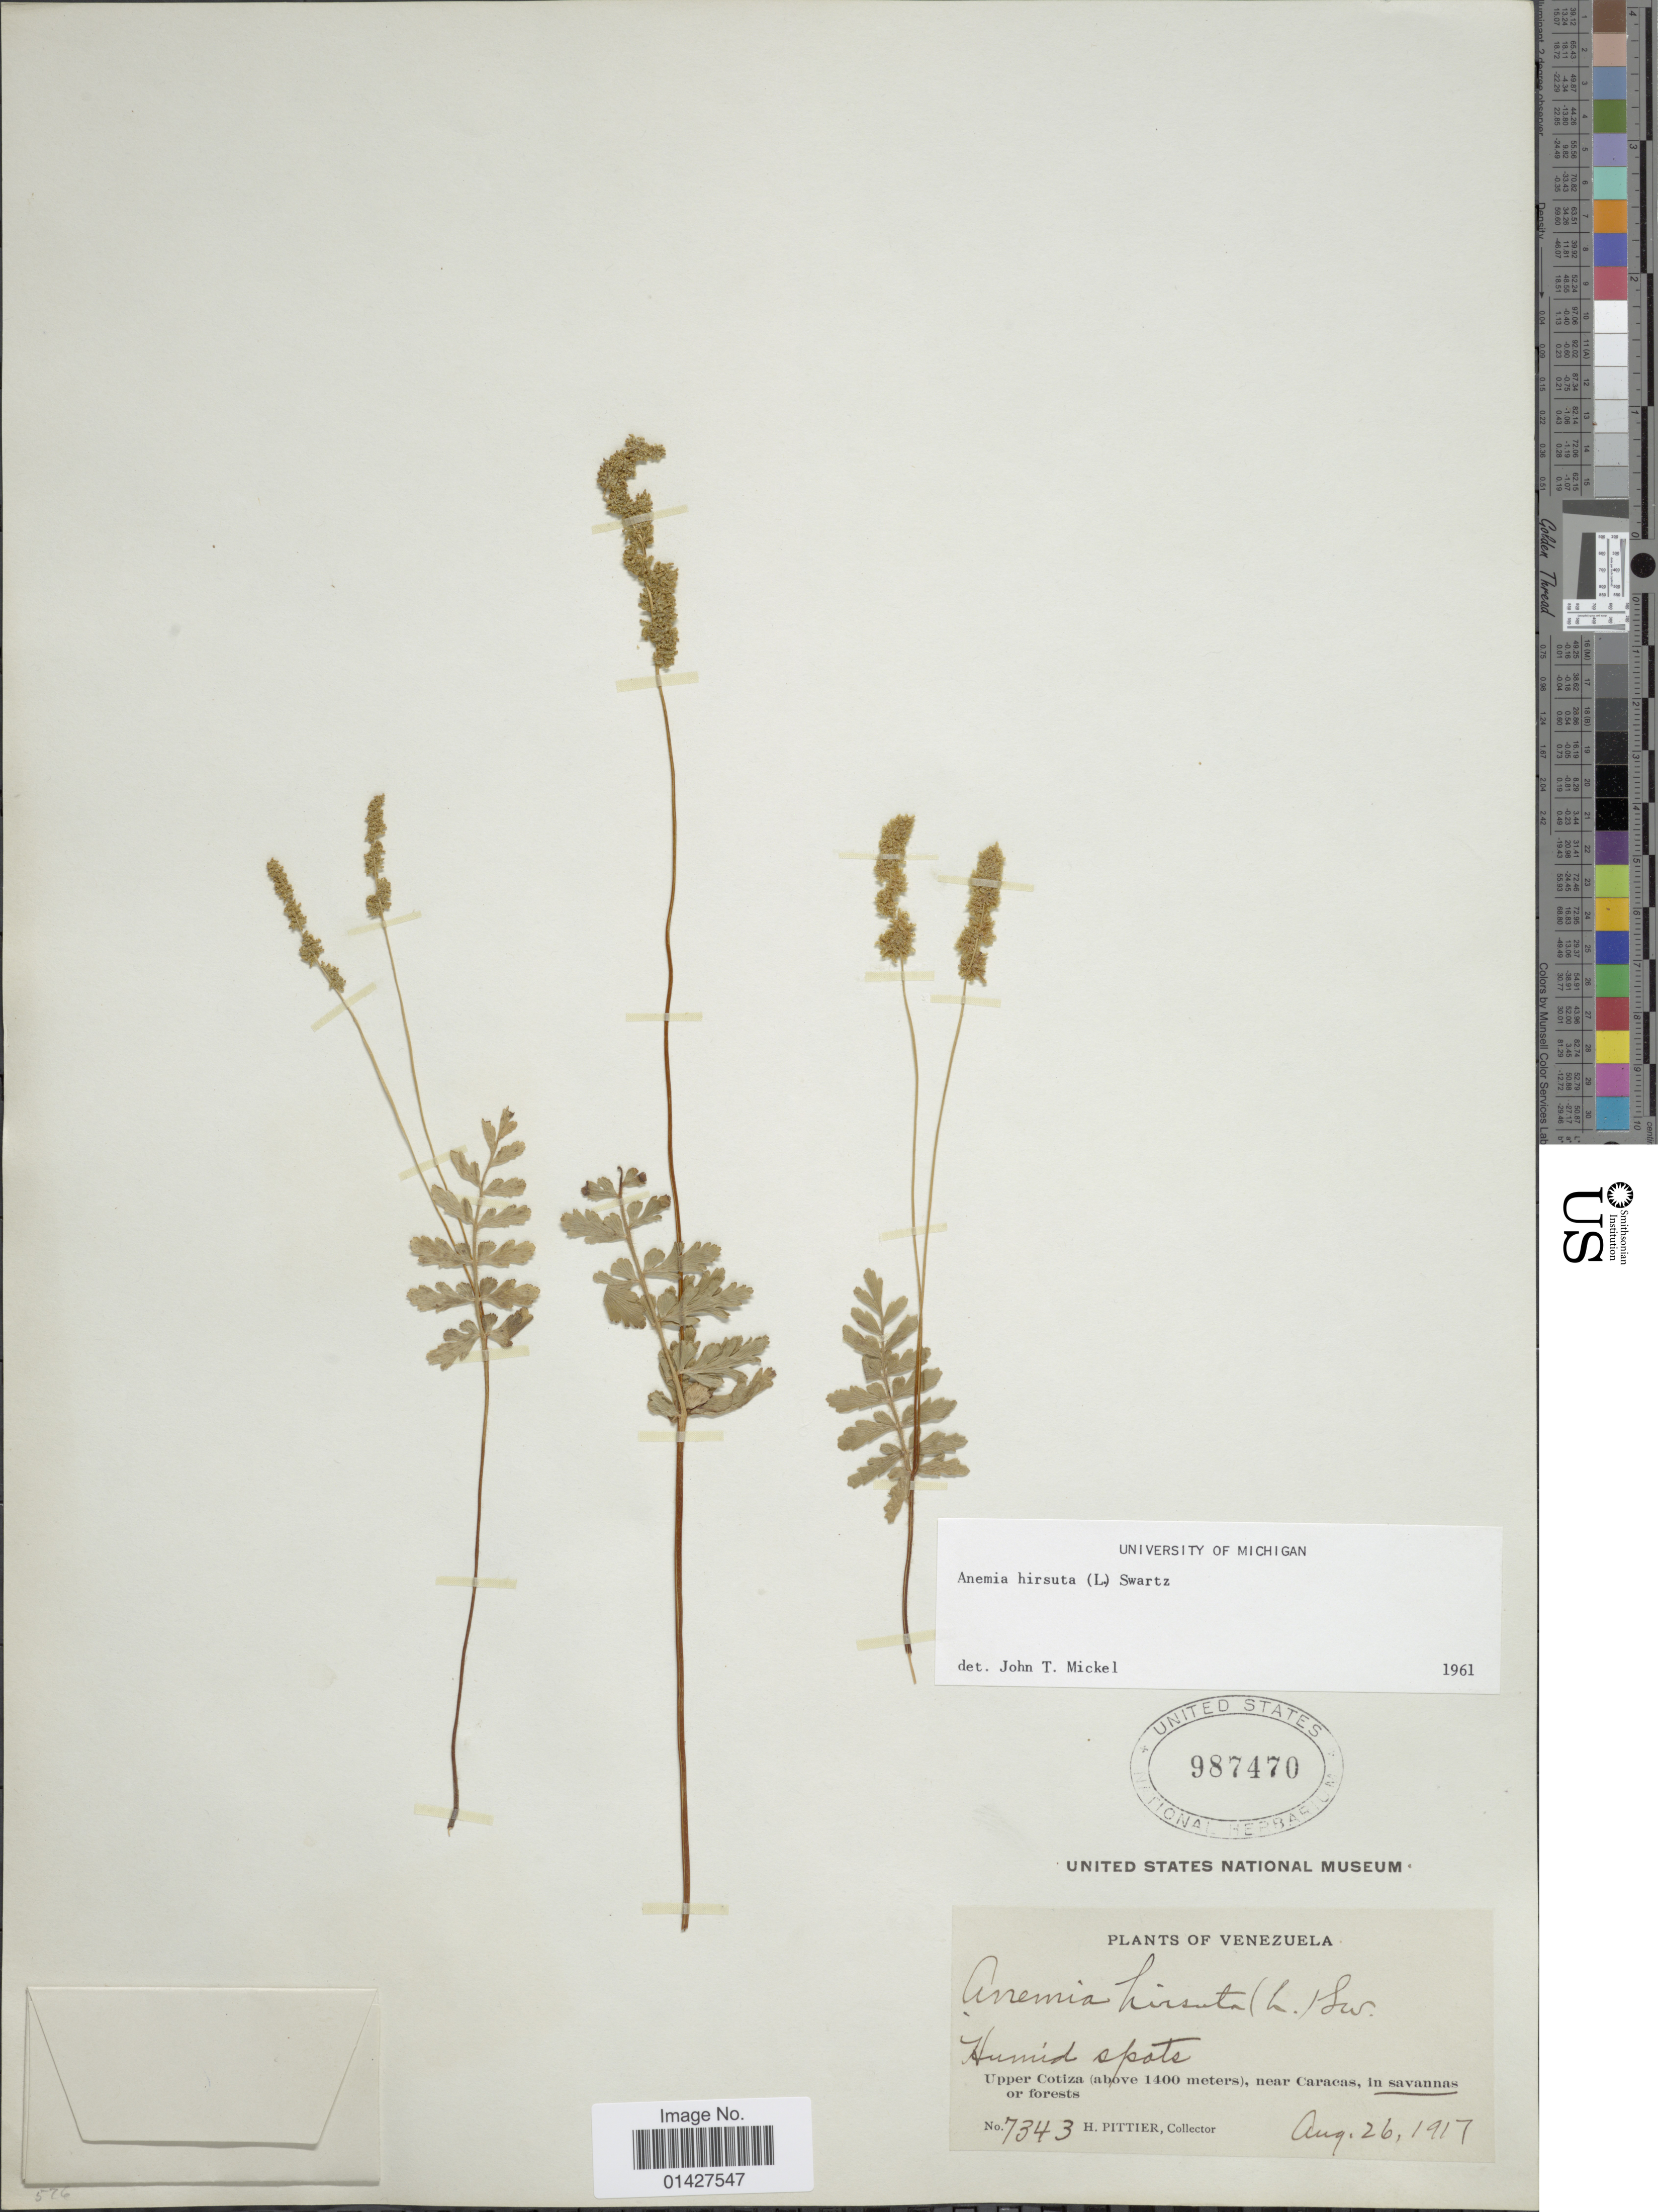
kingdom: Plantae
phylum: Tracheophyta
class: Polypodiopsida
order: Schizaeales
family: Anemiaceae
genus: Anemia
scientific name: Anemia hirsuta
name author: (L.) Sw.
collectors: H. F. Pittier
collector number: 7343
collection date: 1917-08-26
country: Venezuela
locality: Upper Cotiza, near Caracas, in savannas or forests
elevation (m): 1400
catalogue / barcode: US 987470